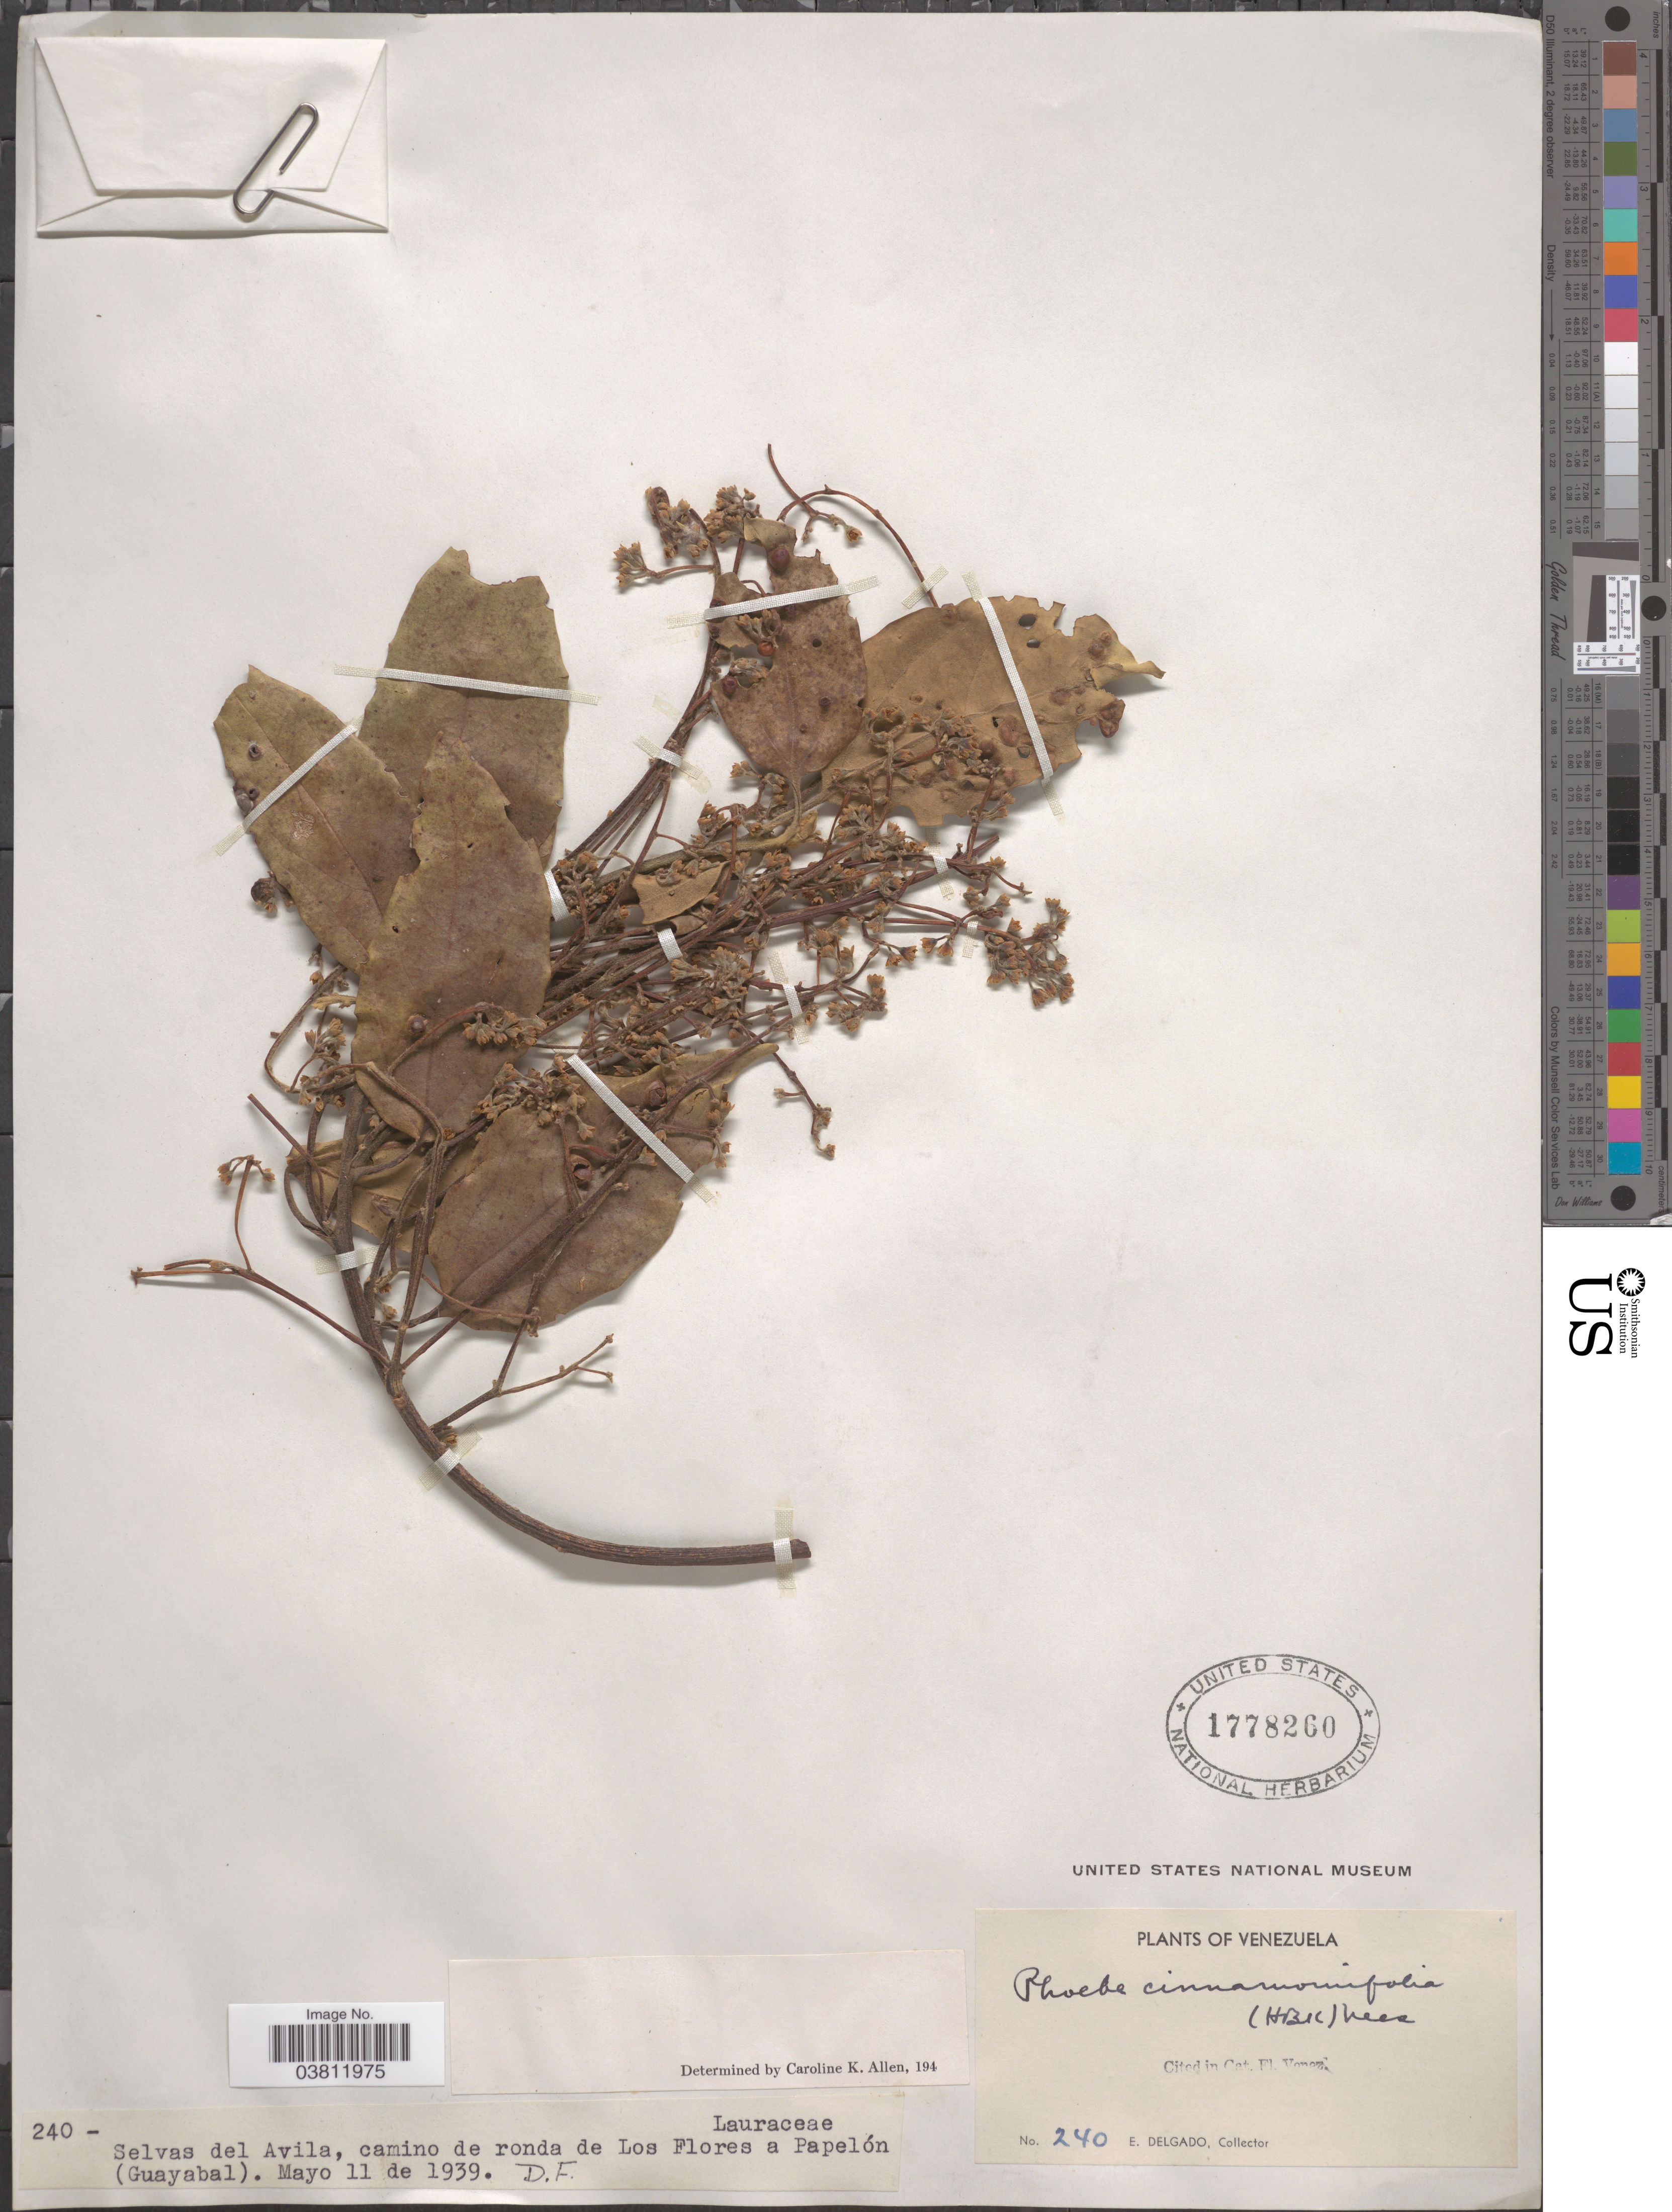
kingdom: Plantae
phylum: Tracheophyta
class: Magnoliopsida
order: Laurales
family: Lauraceae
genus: Phoebe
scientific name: Phoebe cinnamomifolia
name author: (Kunth) Nees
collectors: E. Delgado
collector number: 240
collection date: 1939-05-11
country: Venezuela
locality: Selvas del Avila, camino de ronda de Los Flores a Papelón (Guayabal).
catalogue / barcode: US 1778260